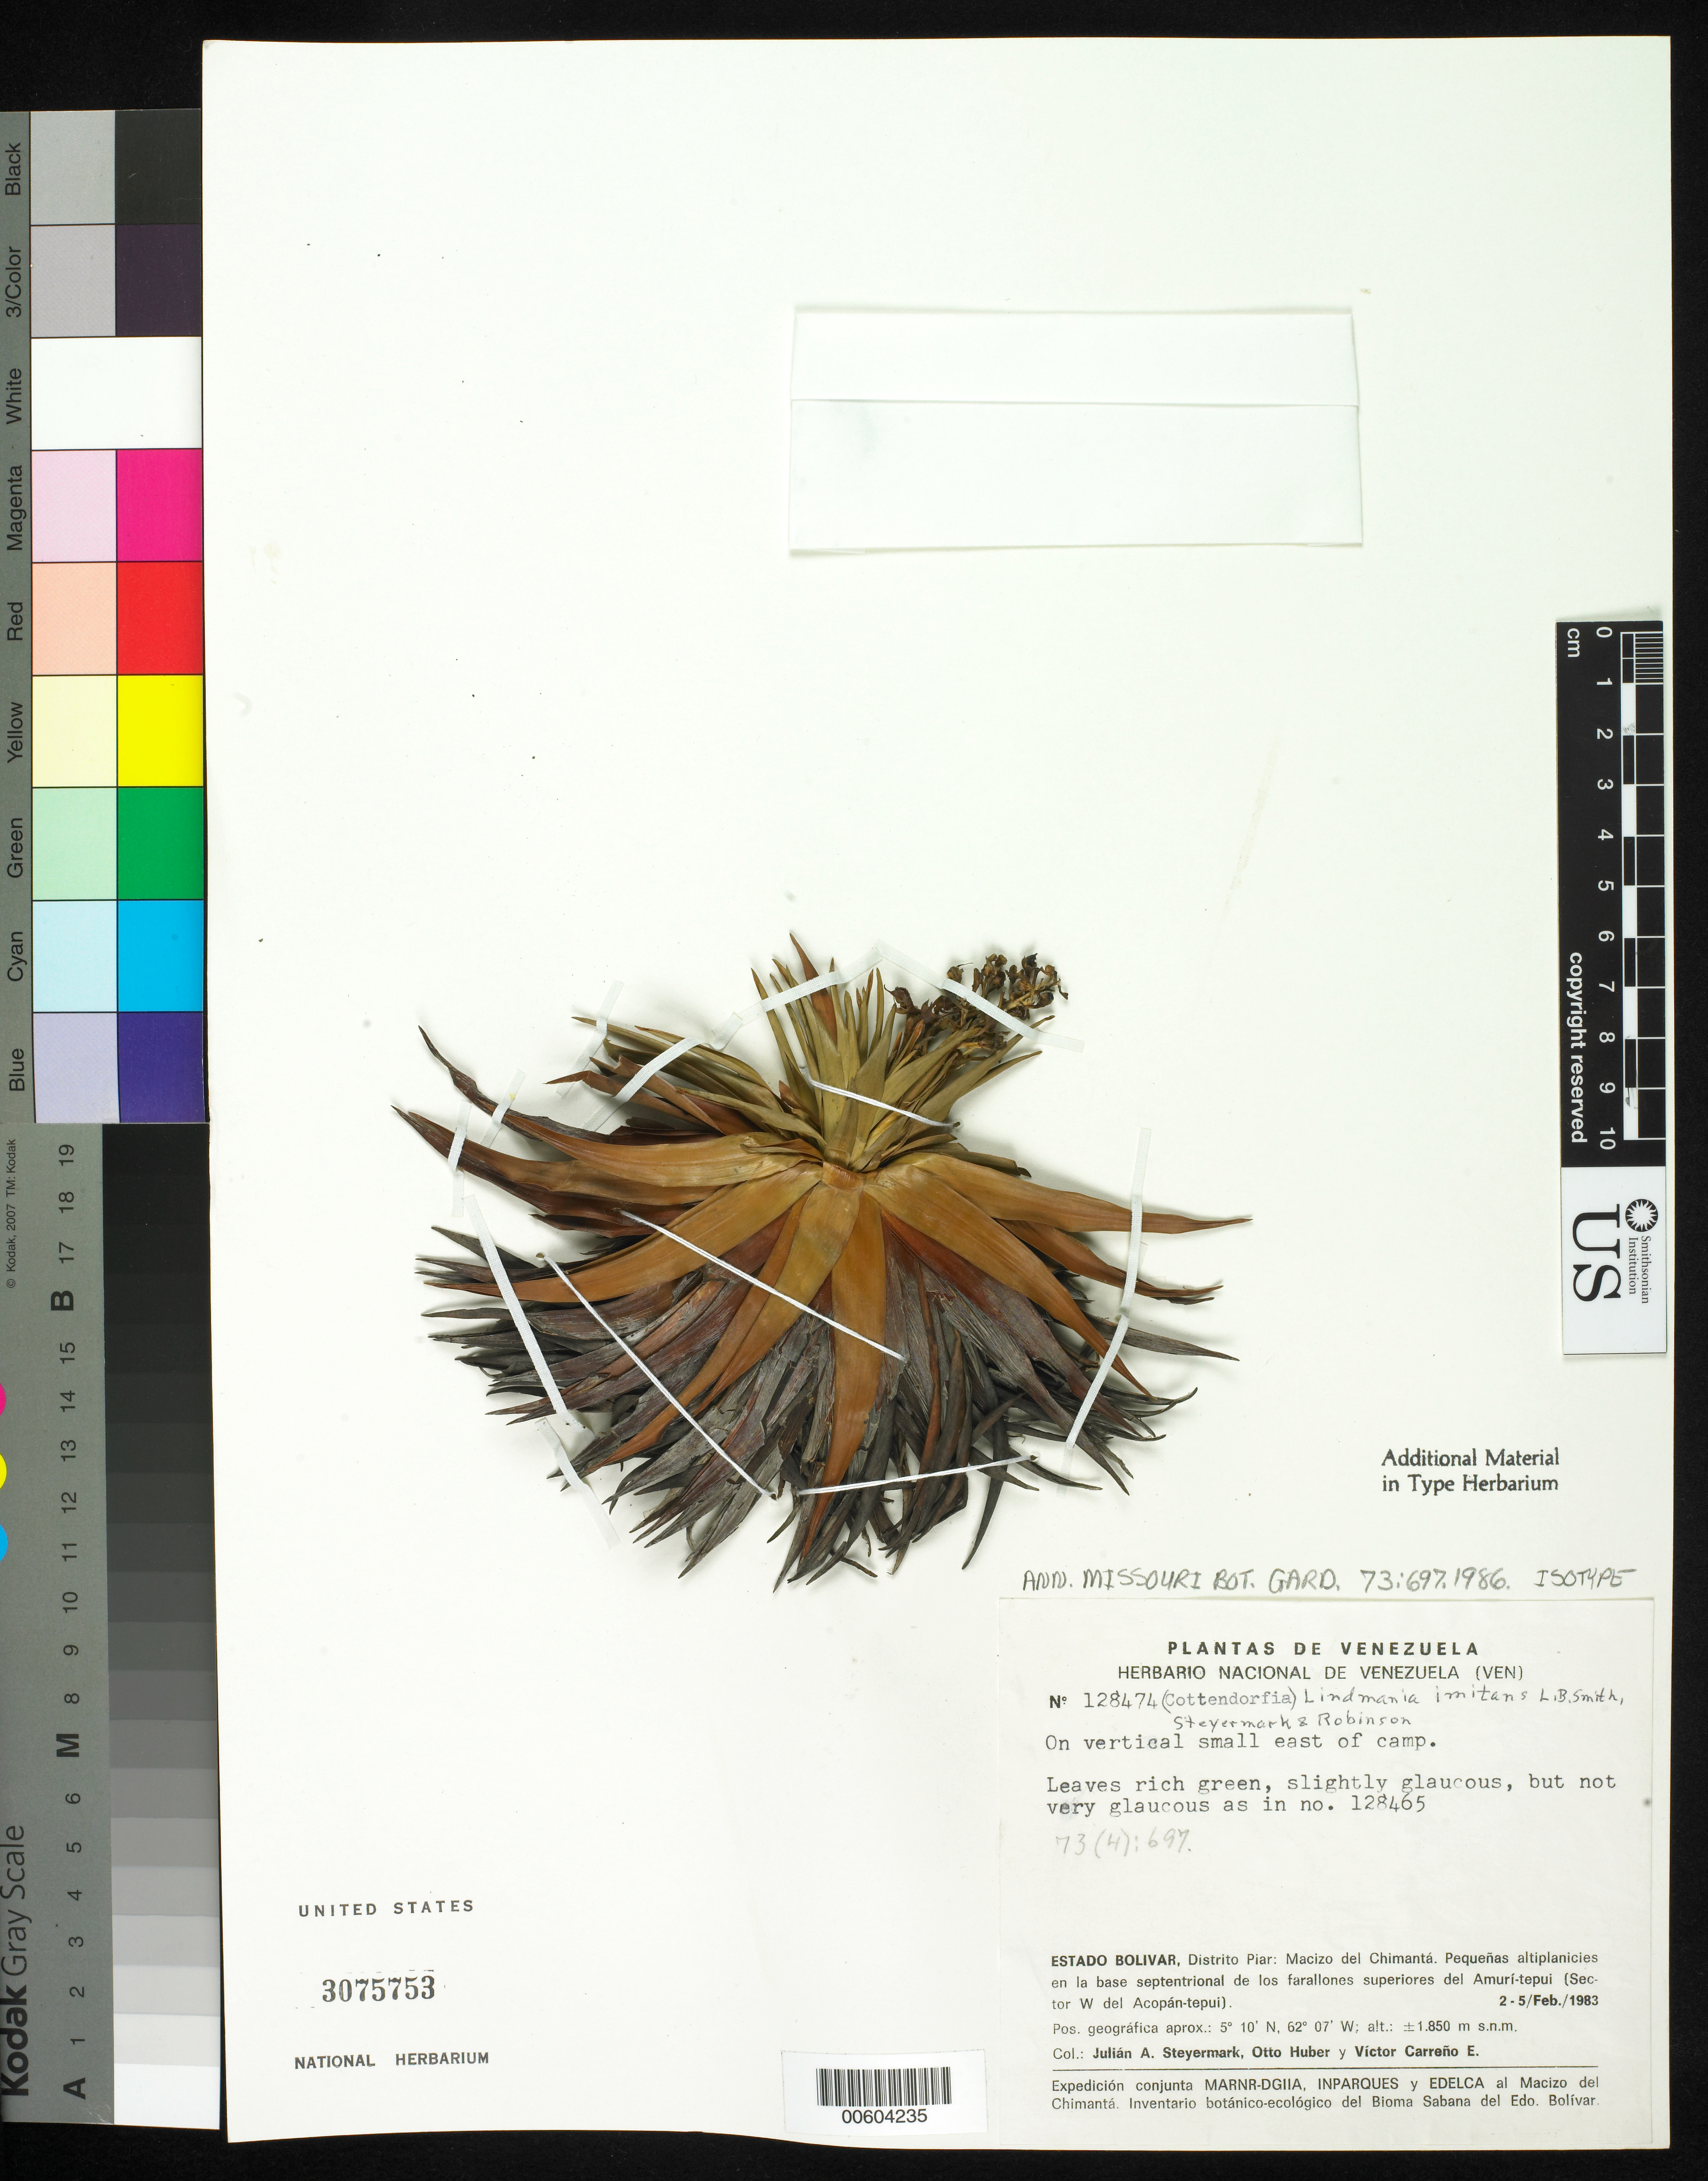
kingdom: Plantae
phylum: Tracheophyta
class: Liliopsida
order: Poales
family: Bromeliaceae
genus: Lindmania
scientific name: Lindmania imitans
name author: L.B. Sm. et al.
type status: Isotype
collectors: J. Steyermark, O. Huber & V. Carreño E.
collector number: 128474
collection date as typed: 02 Feb 1983 to 05 Feb 1983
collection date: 1983-02-02/1983-02-05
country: Venezuela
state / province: Bolivar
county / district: Piar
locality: Macizo del Chimanta, W of Acopan-Tepui, base of Amuri-Tepui.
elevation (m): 1850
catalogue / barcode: US 3075753